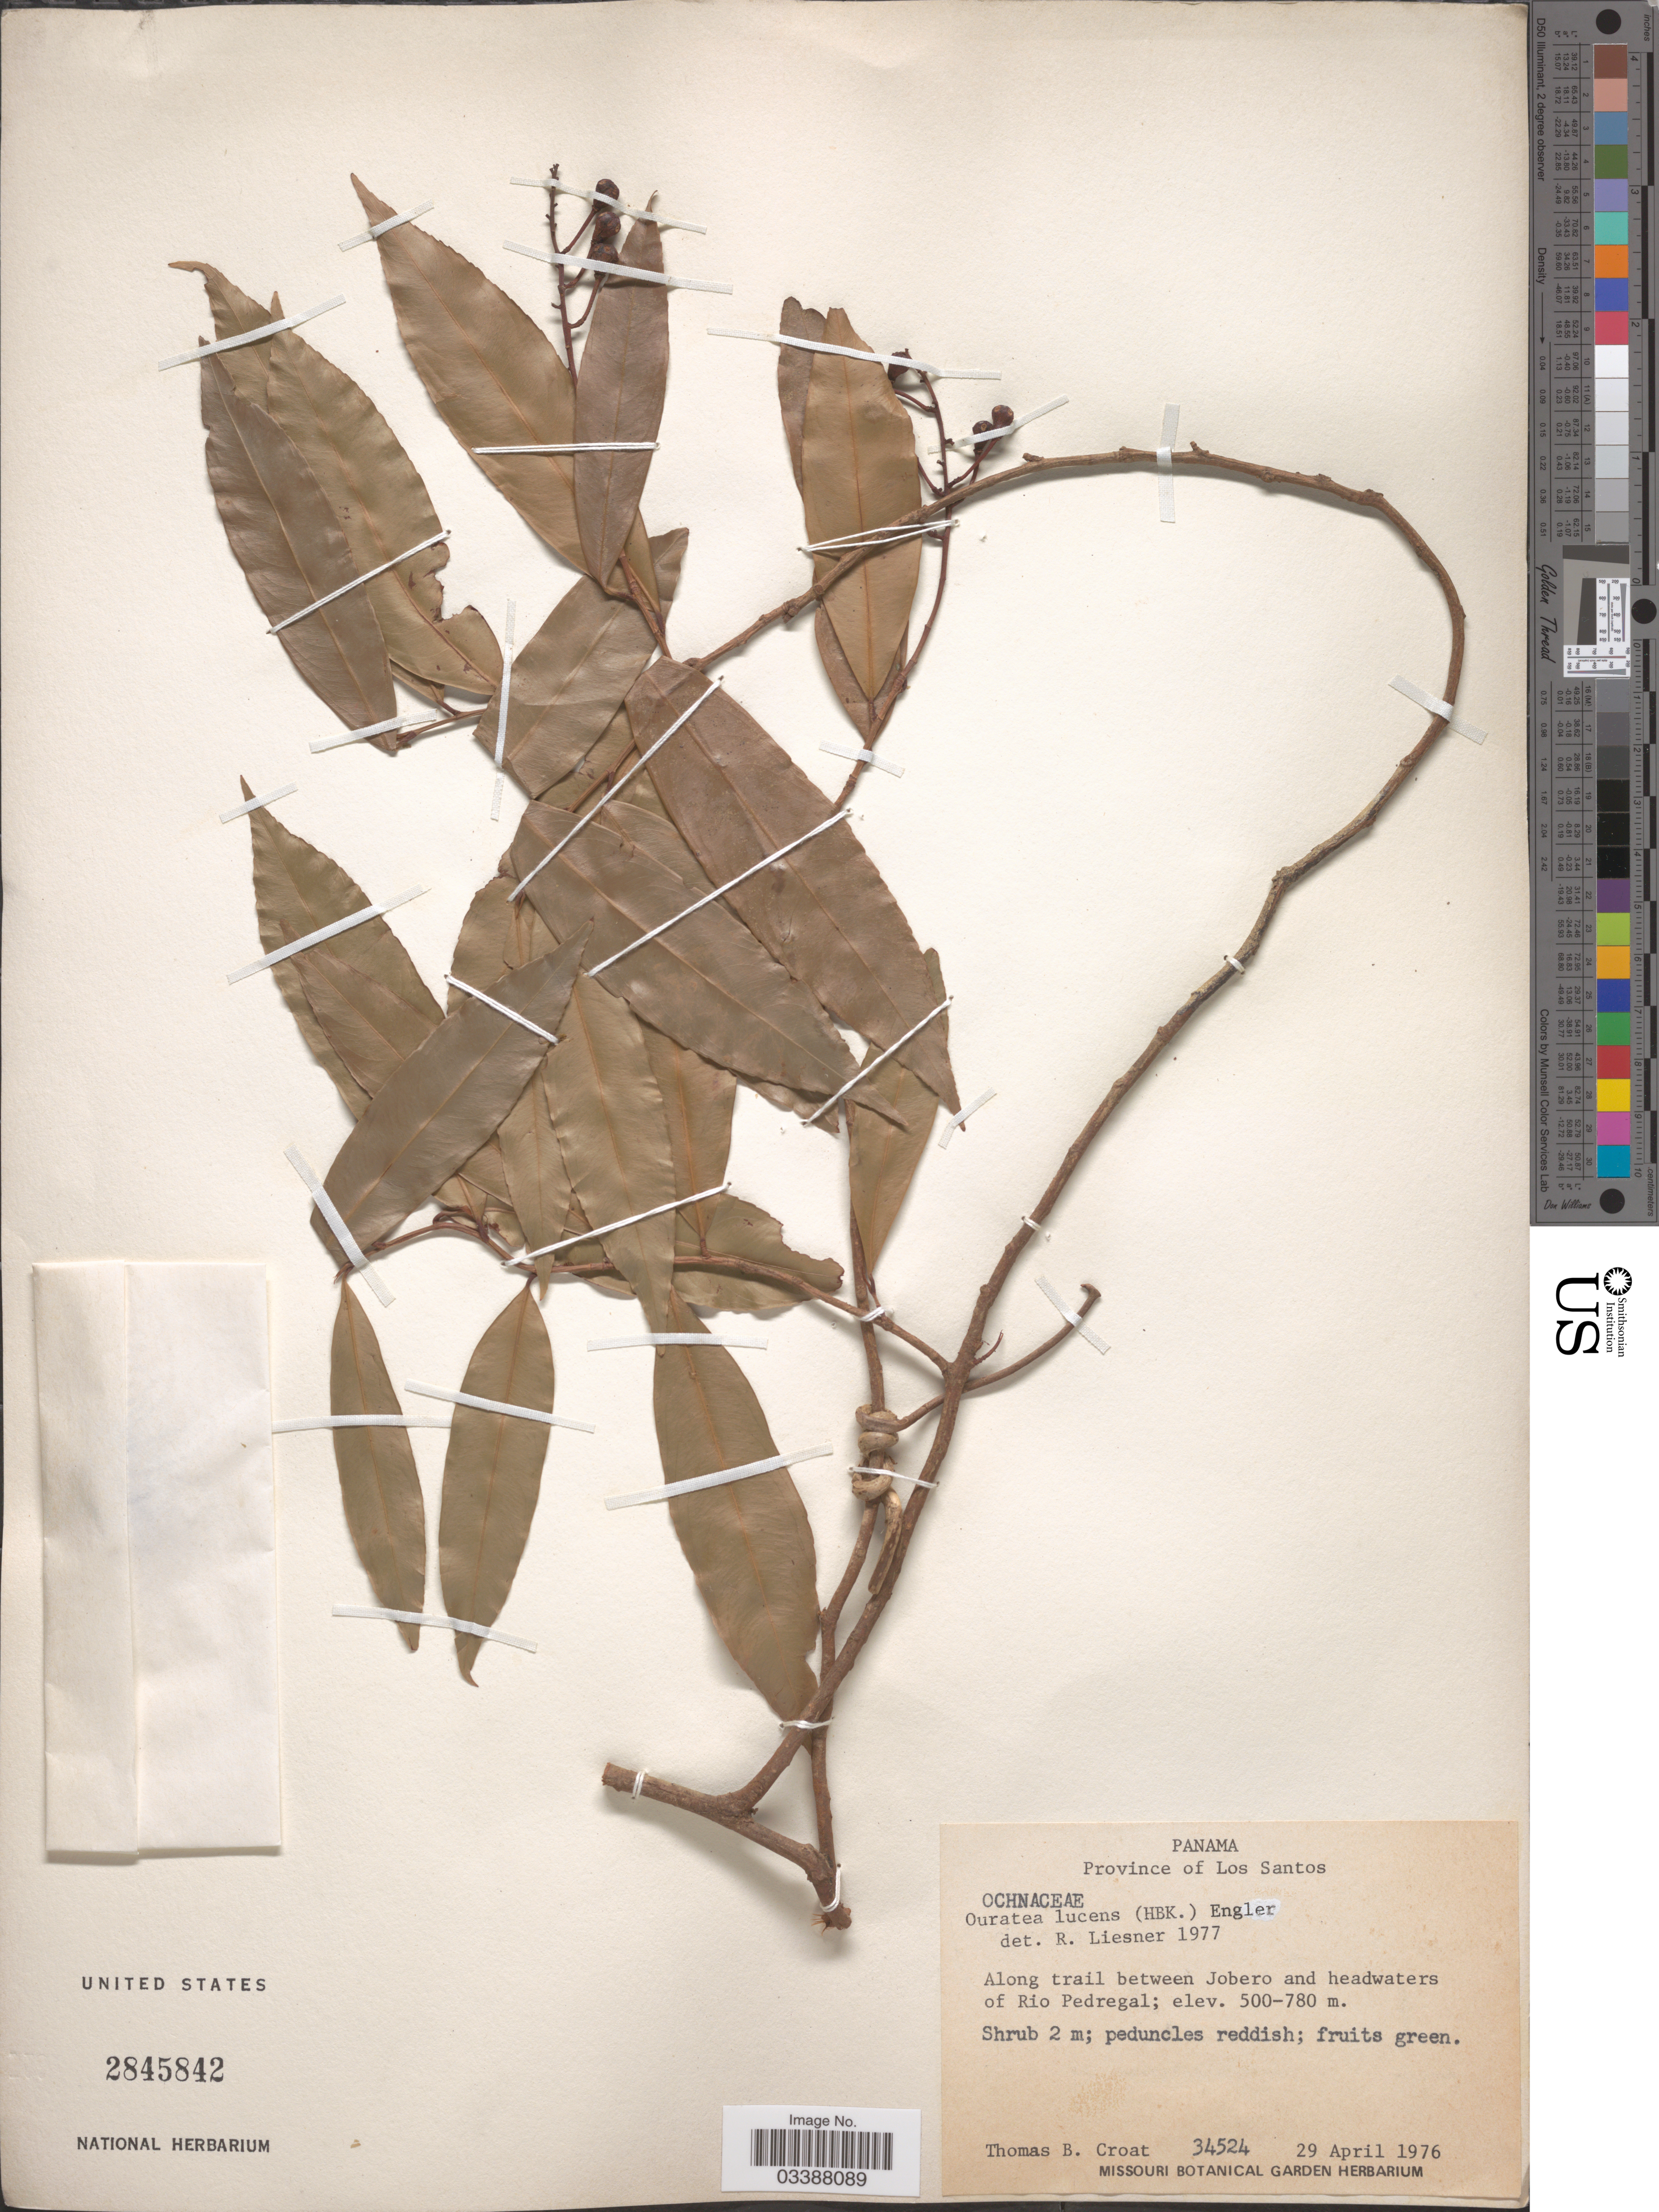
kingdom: Plantae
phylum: Tracheophyta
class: Magnoliopsida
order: Malpighiales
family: Ochnaceae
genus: Ouratea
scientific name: Ouratea lucens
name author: (Kunth) Engl.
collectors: T. B. Croat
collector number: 34524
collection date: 1976-04-29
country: Panama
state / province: Los Santos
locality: Along trail between Jobero and headwaters of Rio Pedregal.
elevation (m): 500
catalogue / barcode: US 2845842